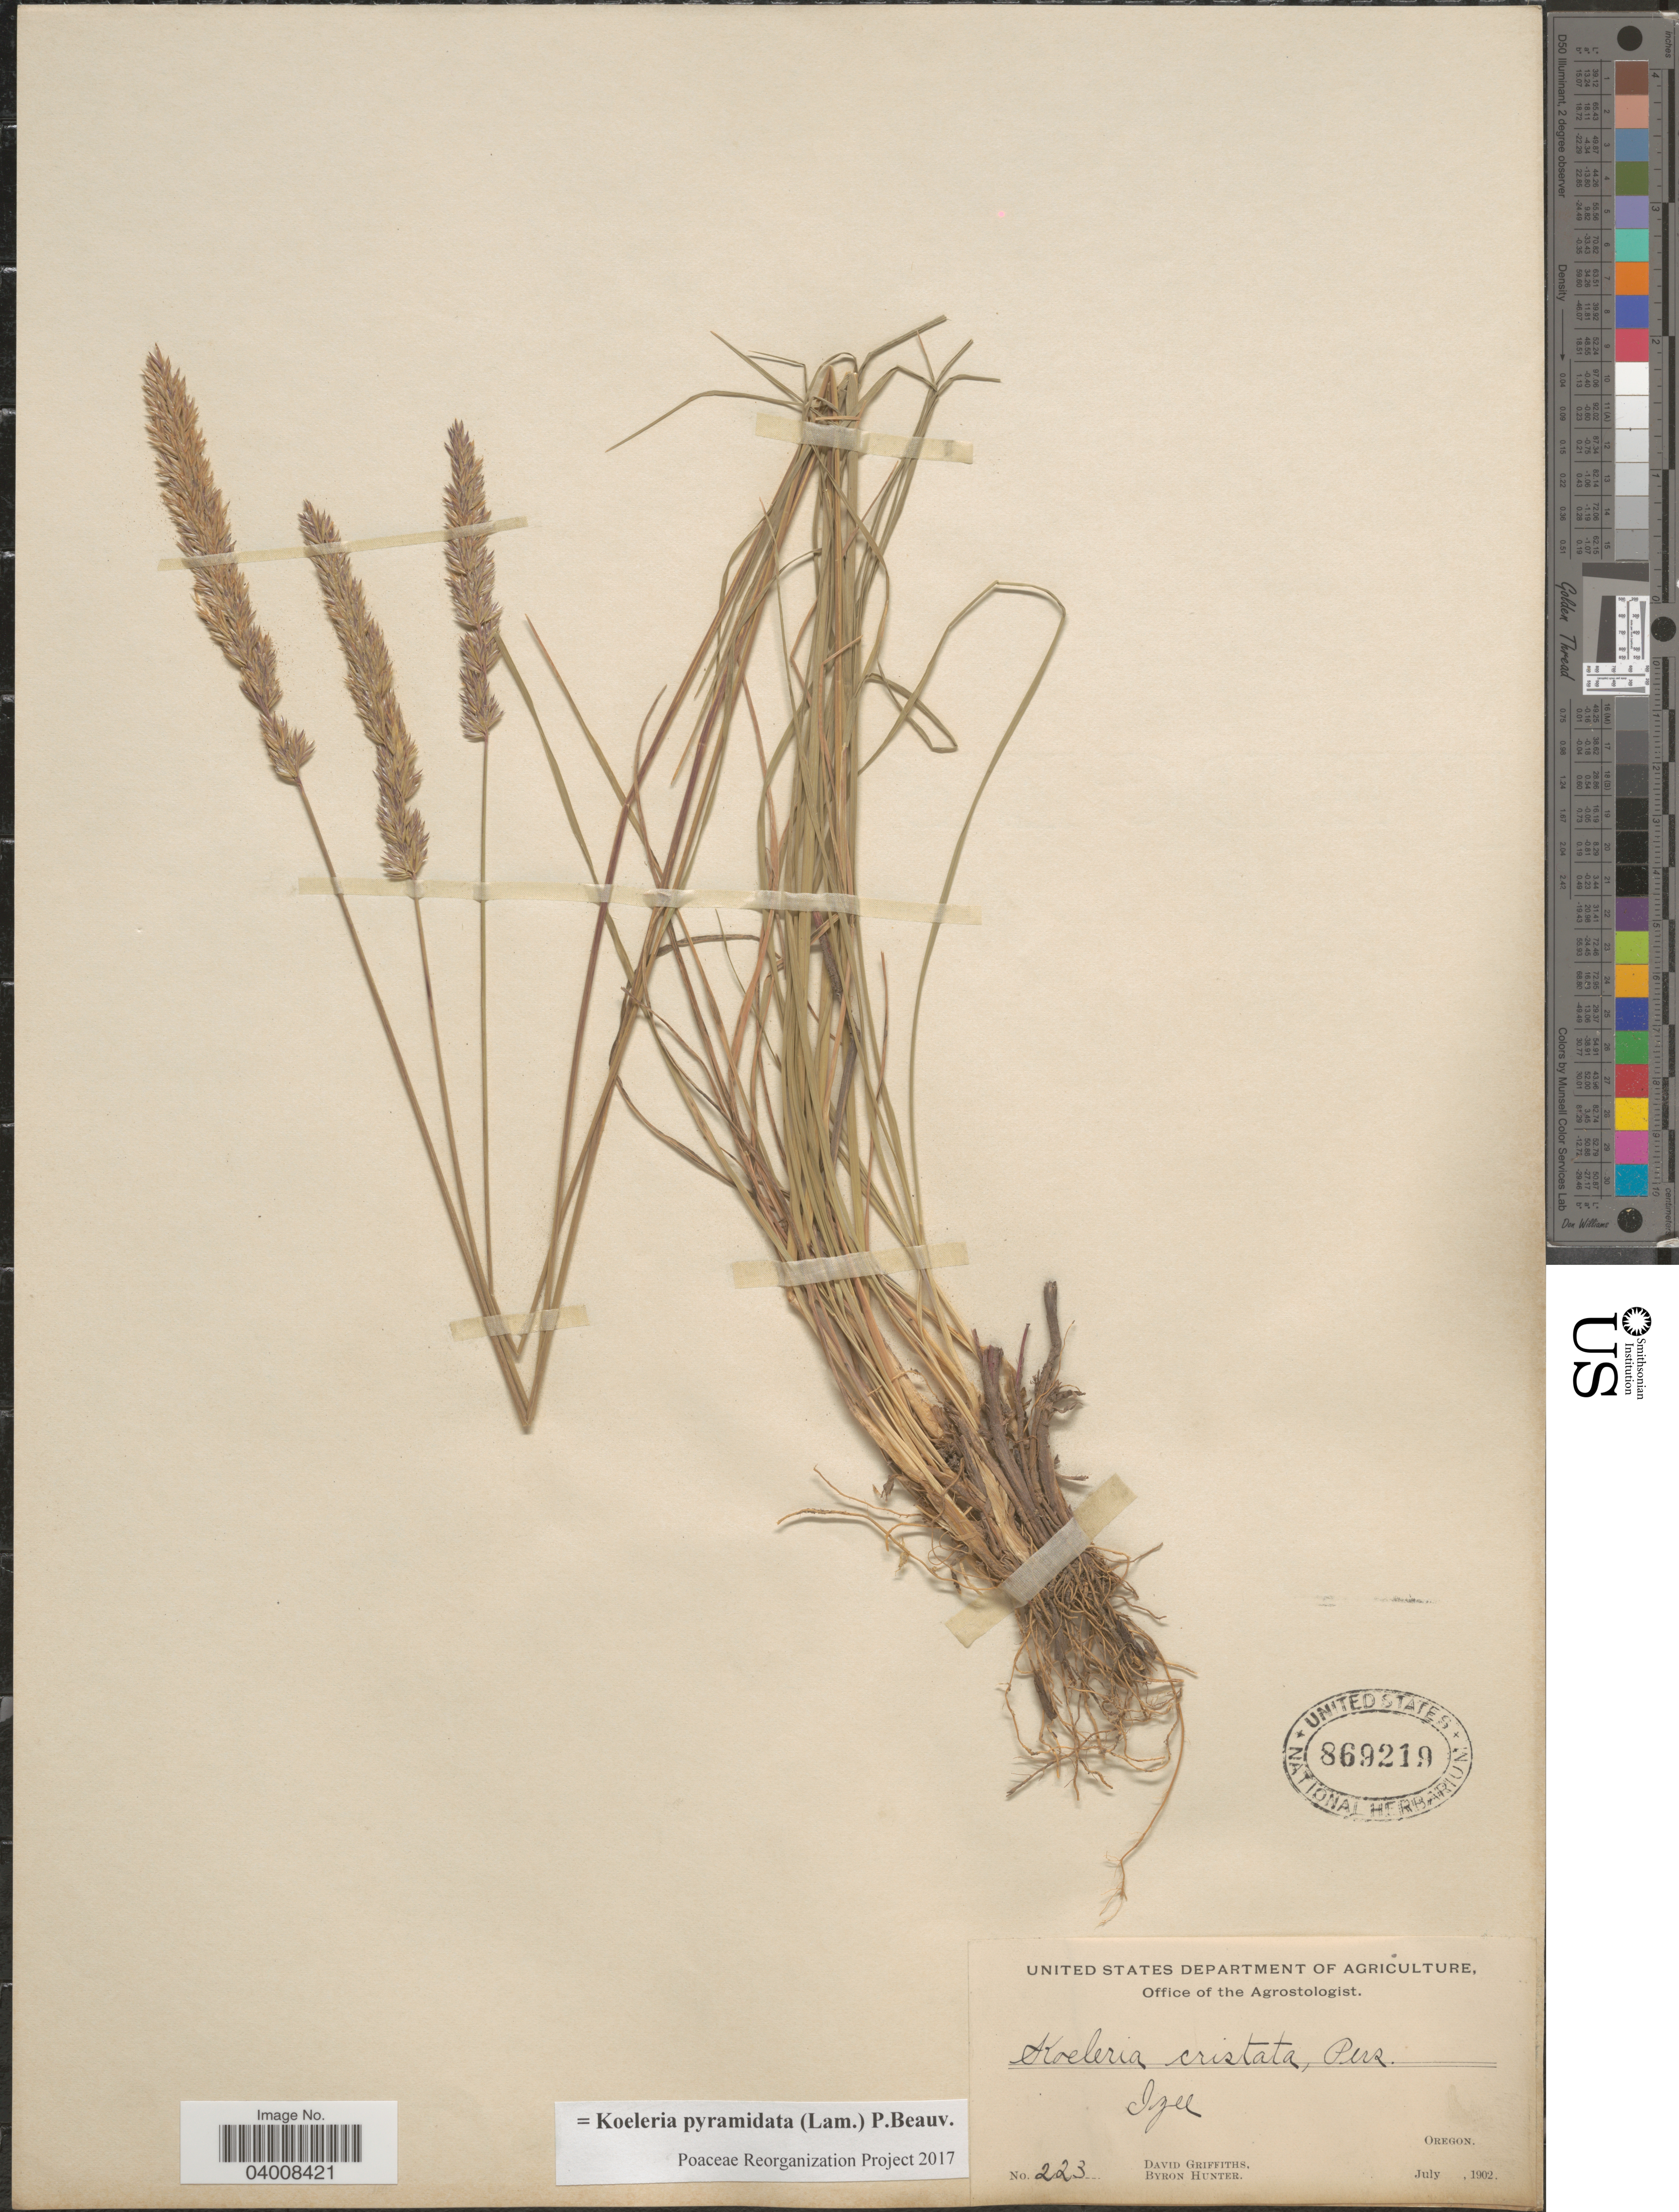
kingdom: Plantae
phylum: Tracheophyta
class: Liliopsida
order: Poales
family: Poaceae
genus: Koeleria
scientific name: Koeleria pyramidata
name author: (Lam.) P. Beauv.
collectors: D. Griffiths & B. Hunter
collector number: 223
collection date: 1902-07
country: United States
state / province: Oregon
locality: Izee.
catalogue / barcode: US 869219